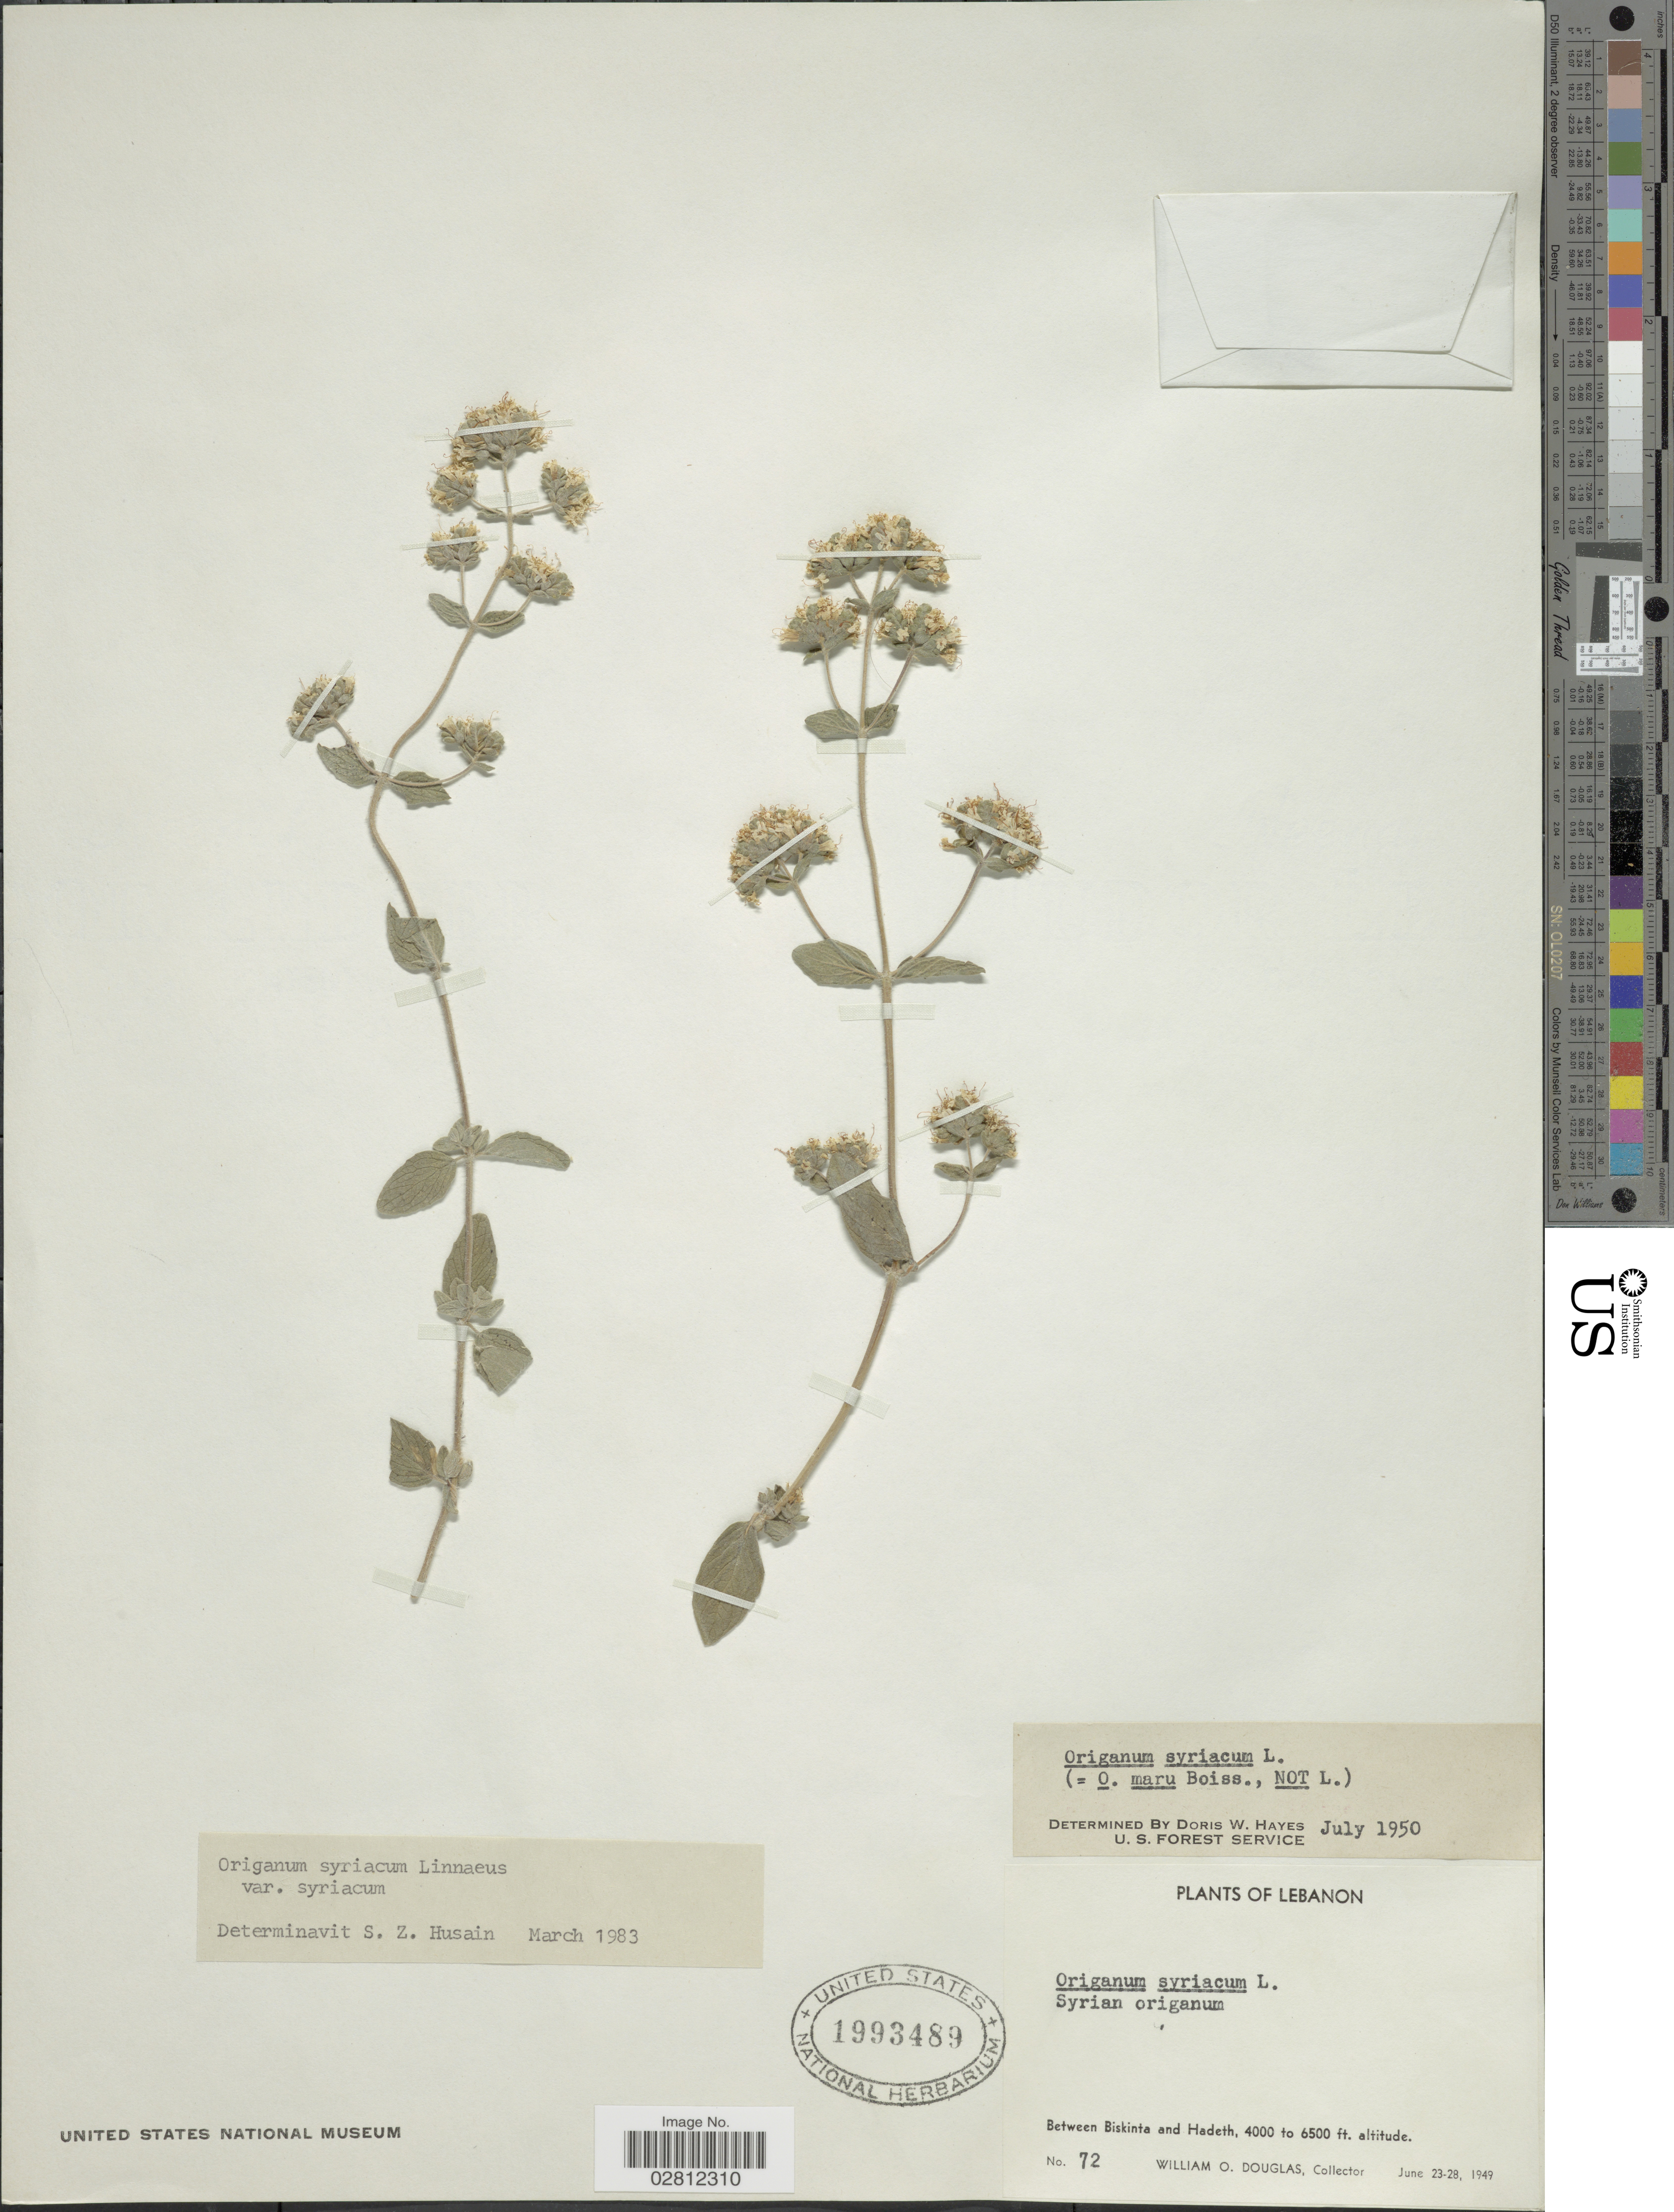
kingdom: Plantae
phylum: Tracheophyta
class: Magnoliopsida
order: Lamiales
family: Lamiaceae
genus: Origanum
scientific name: Origanum syriacum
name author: L.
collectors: W. Douglas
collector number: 72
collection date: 1949-06-23/1949-06-28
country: Lebanon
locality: Between Biskinta and Hadeth.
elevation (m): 1219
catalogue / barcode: US 1993489